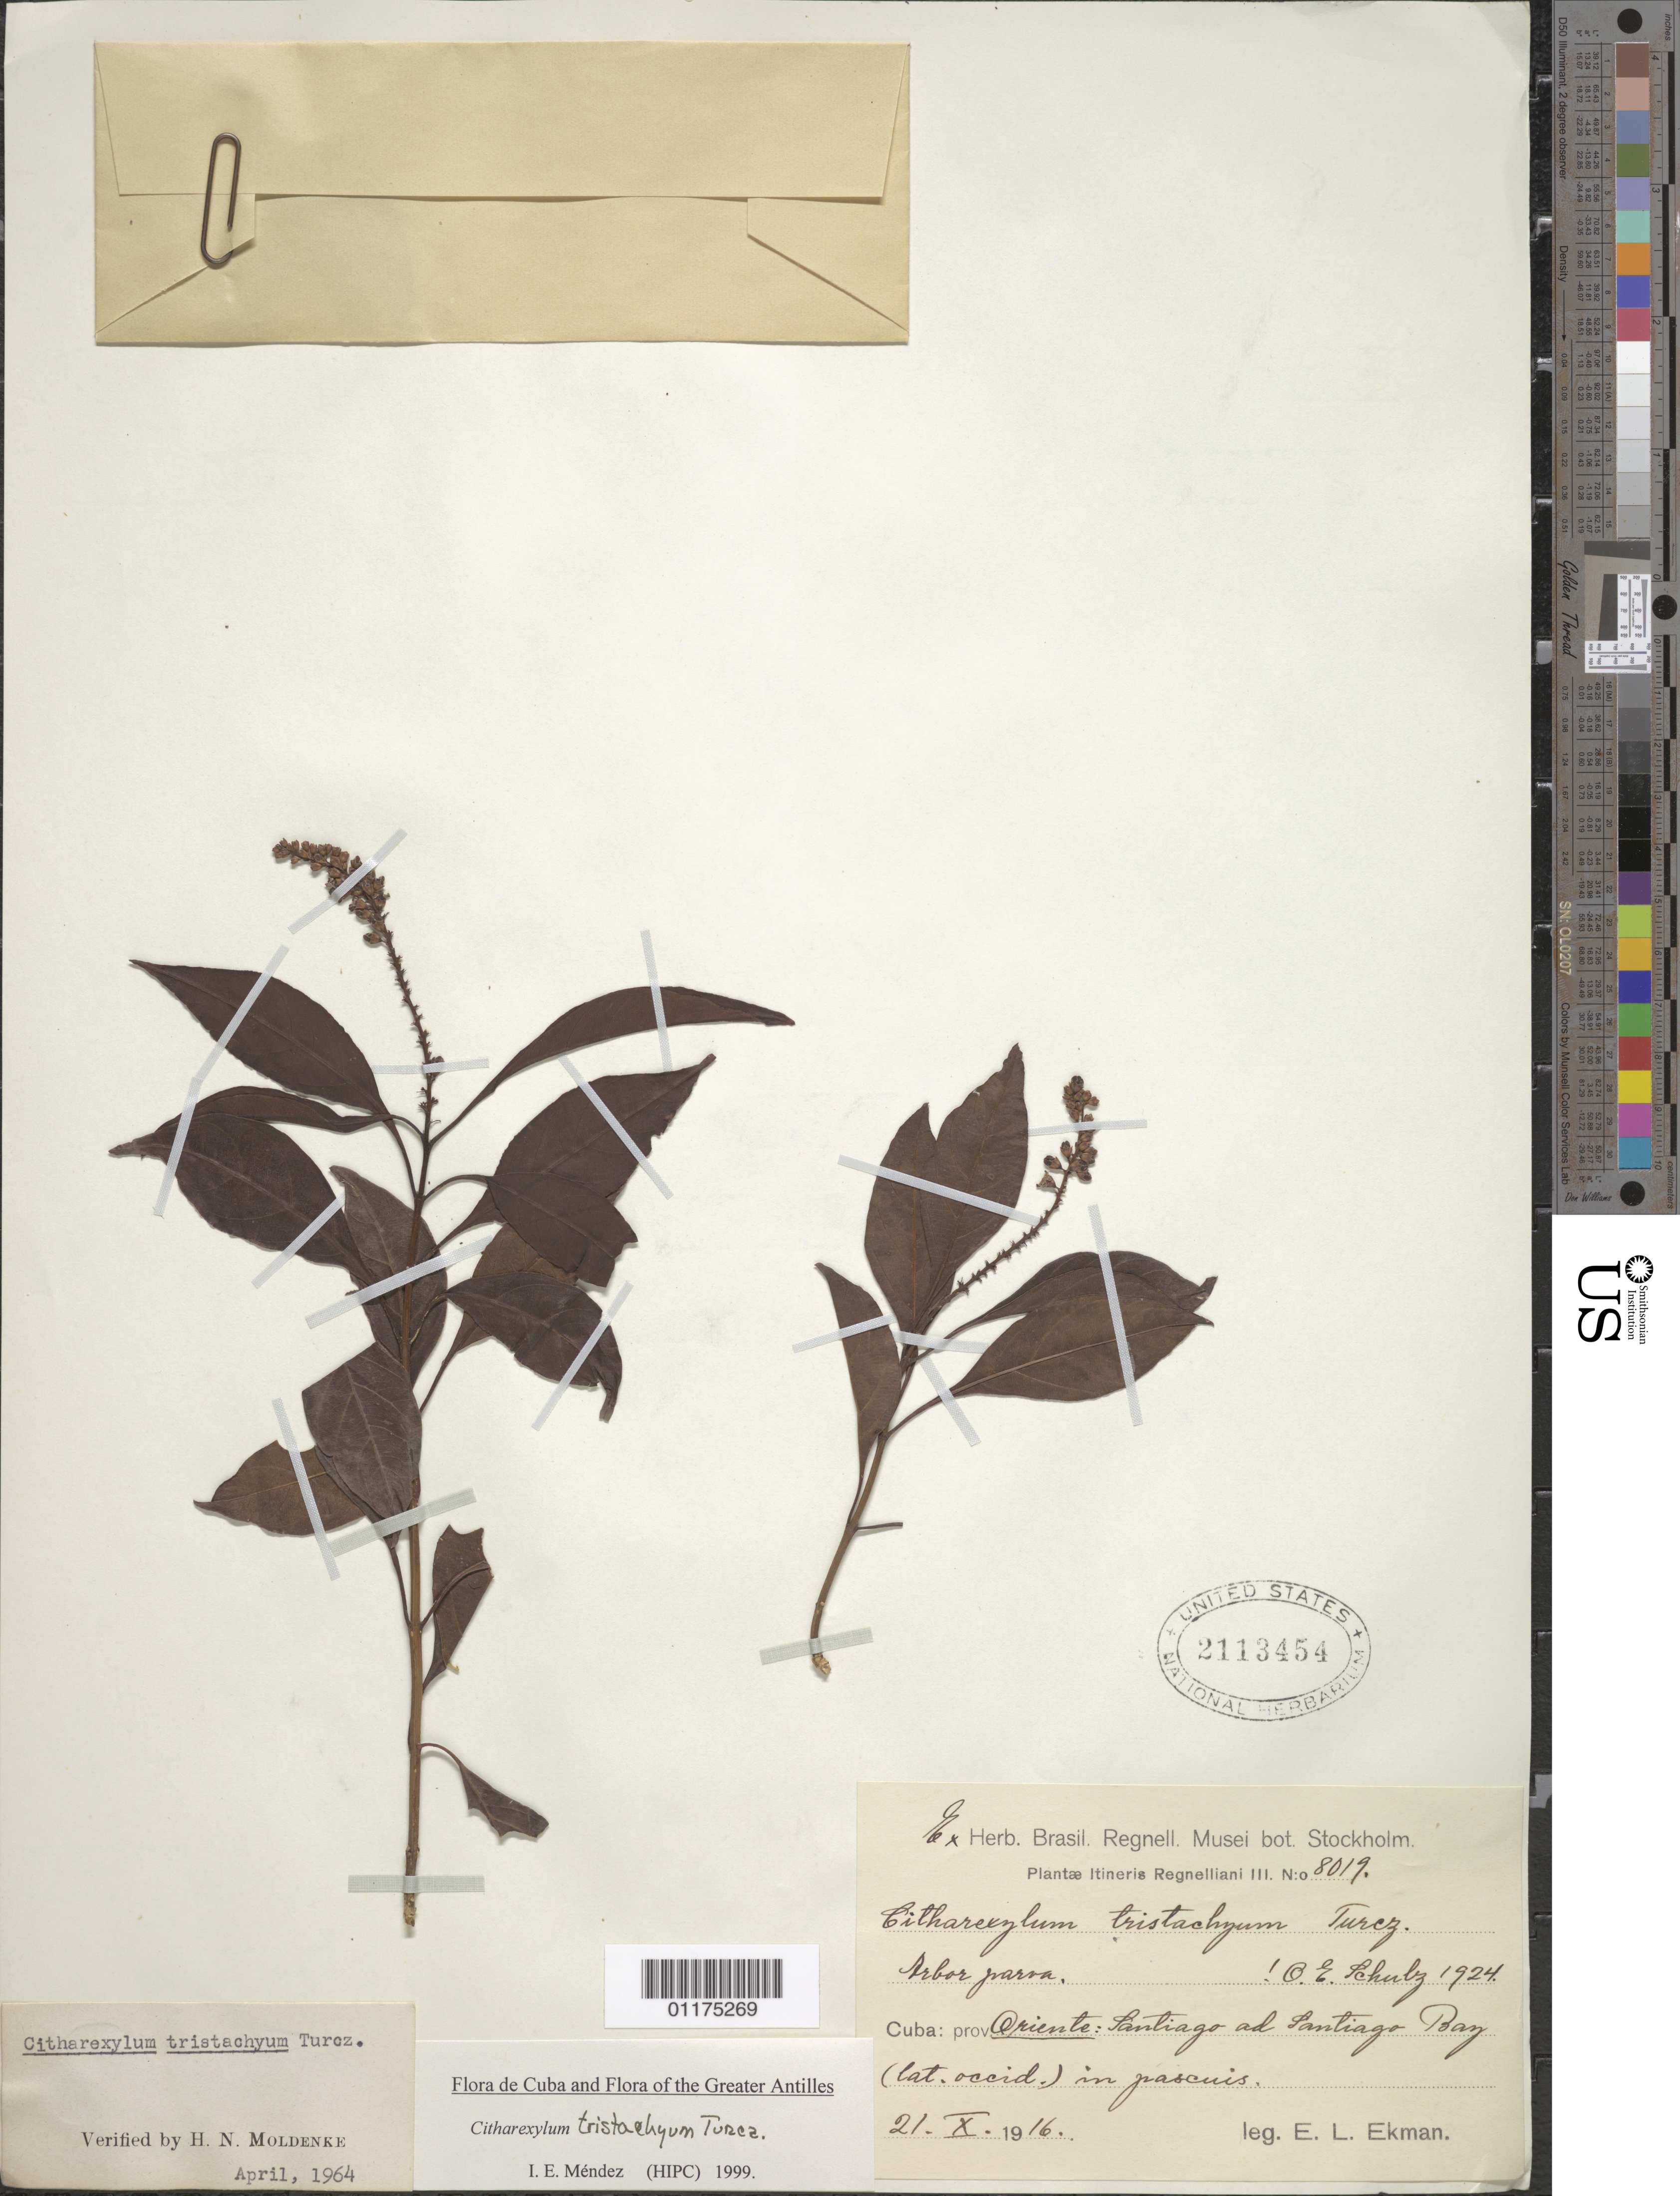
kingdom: Plantae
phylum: Tracheophyta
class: Magnoliopsida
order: Lamiales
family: Verbenaceae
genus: Citharexylum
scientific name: Citharexylum tristachyum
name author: Turcz.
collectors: E. L. Ekman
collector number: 8019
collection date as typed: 21 Oct 1916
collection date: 1916-10-21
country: Cuba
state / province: Oriente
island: Cuba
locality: Santiago ad Santiago Poaz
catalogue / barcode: US 2113454